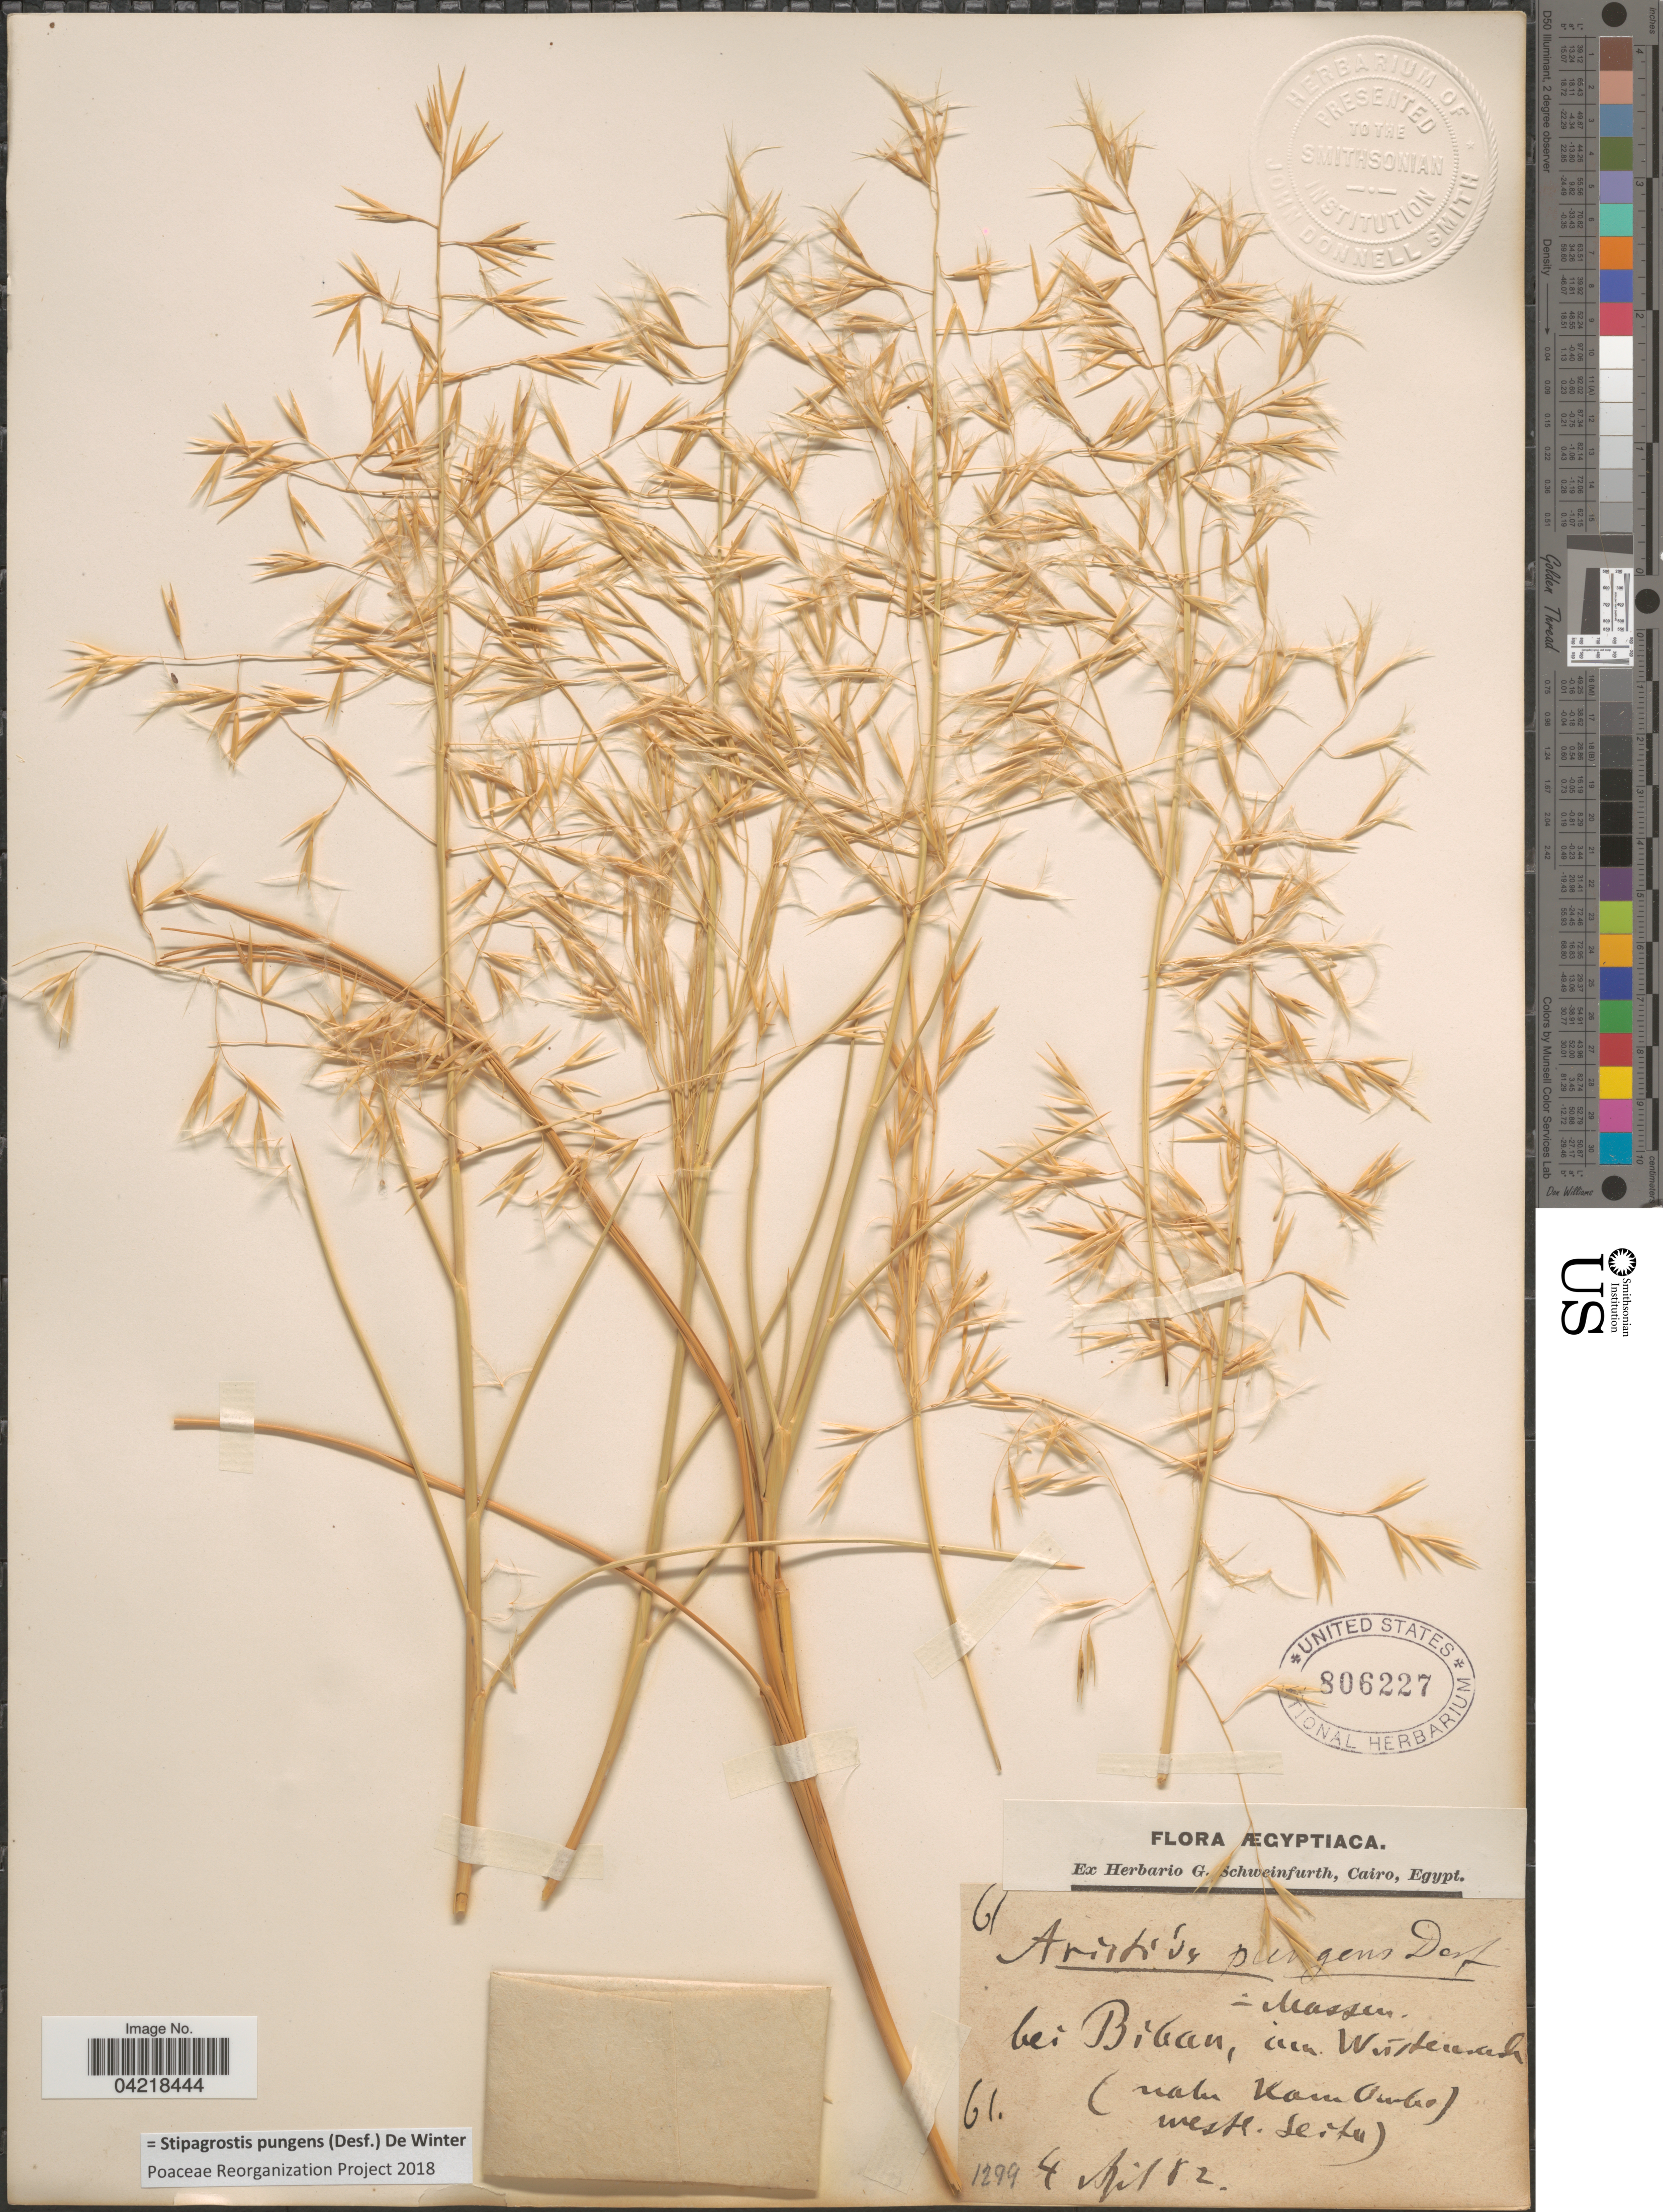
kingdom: Plantae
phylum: Tracheophyta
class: Liliopsida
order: Poales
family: Poaceae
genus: Stipagrostis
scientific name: Stipagrostis pungens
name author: (Desf.) De Winter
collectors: ex herb. G. Schweinfurth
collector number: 61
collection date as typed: Transcribed d/m/y: 4/4/82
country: Egypt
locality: Ægyptiaca. Bei Biban, am Wüstenach (nahe Kam Oubo) westl. Seitu).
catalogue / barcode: US 806227